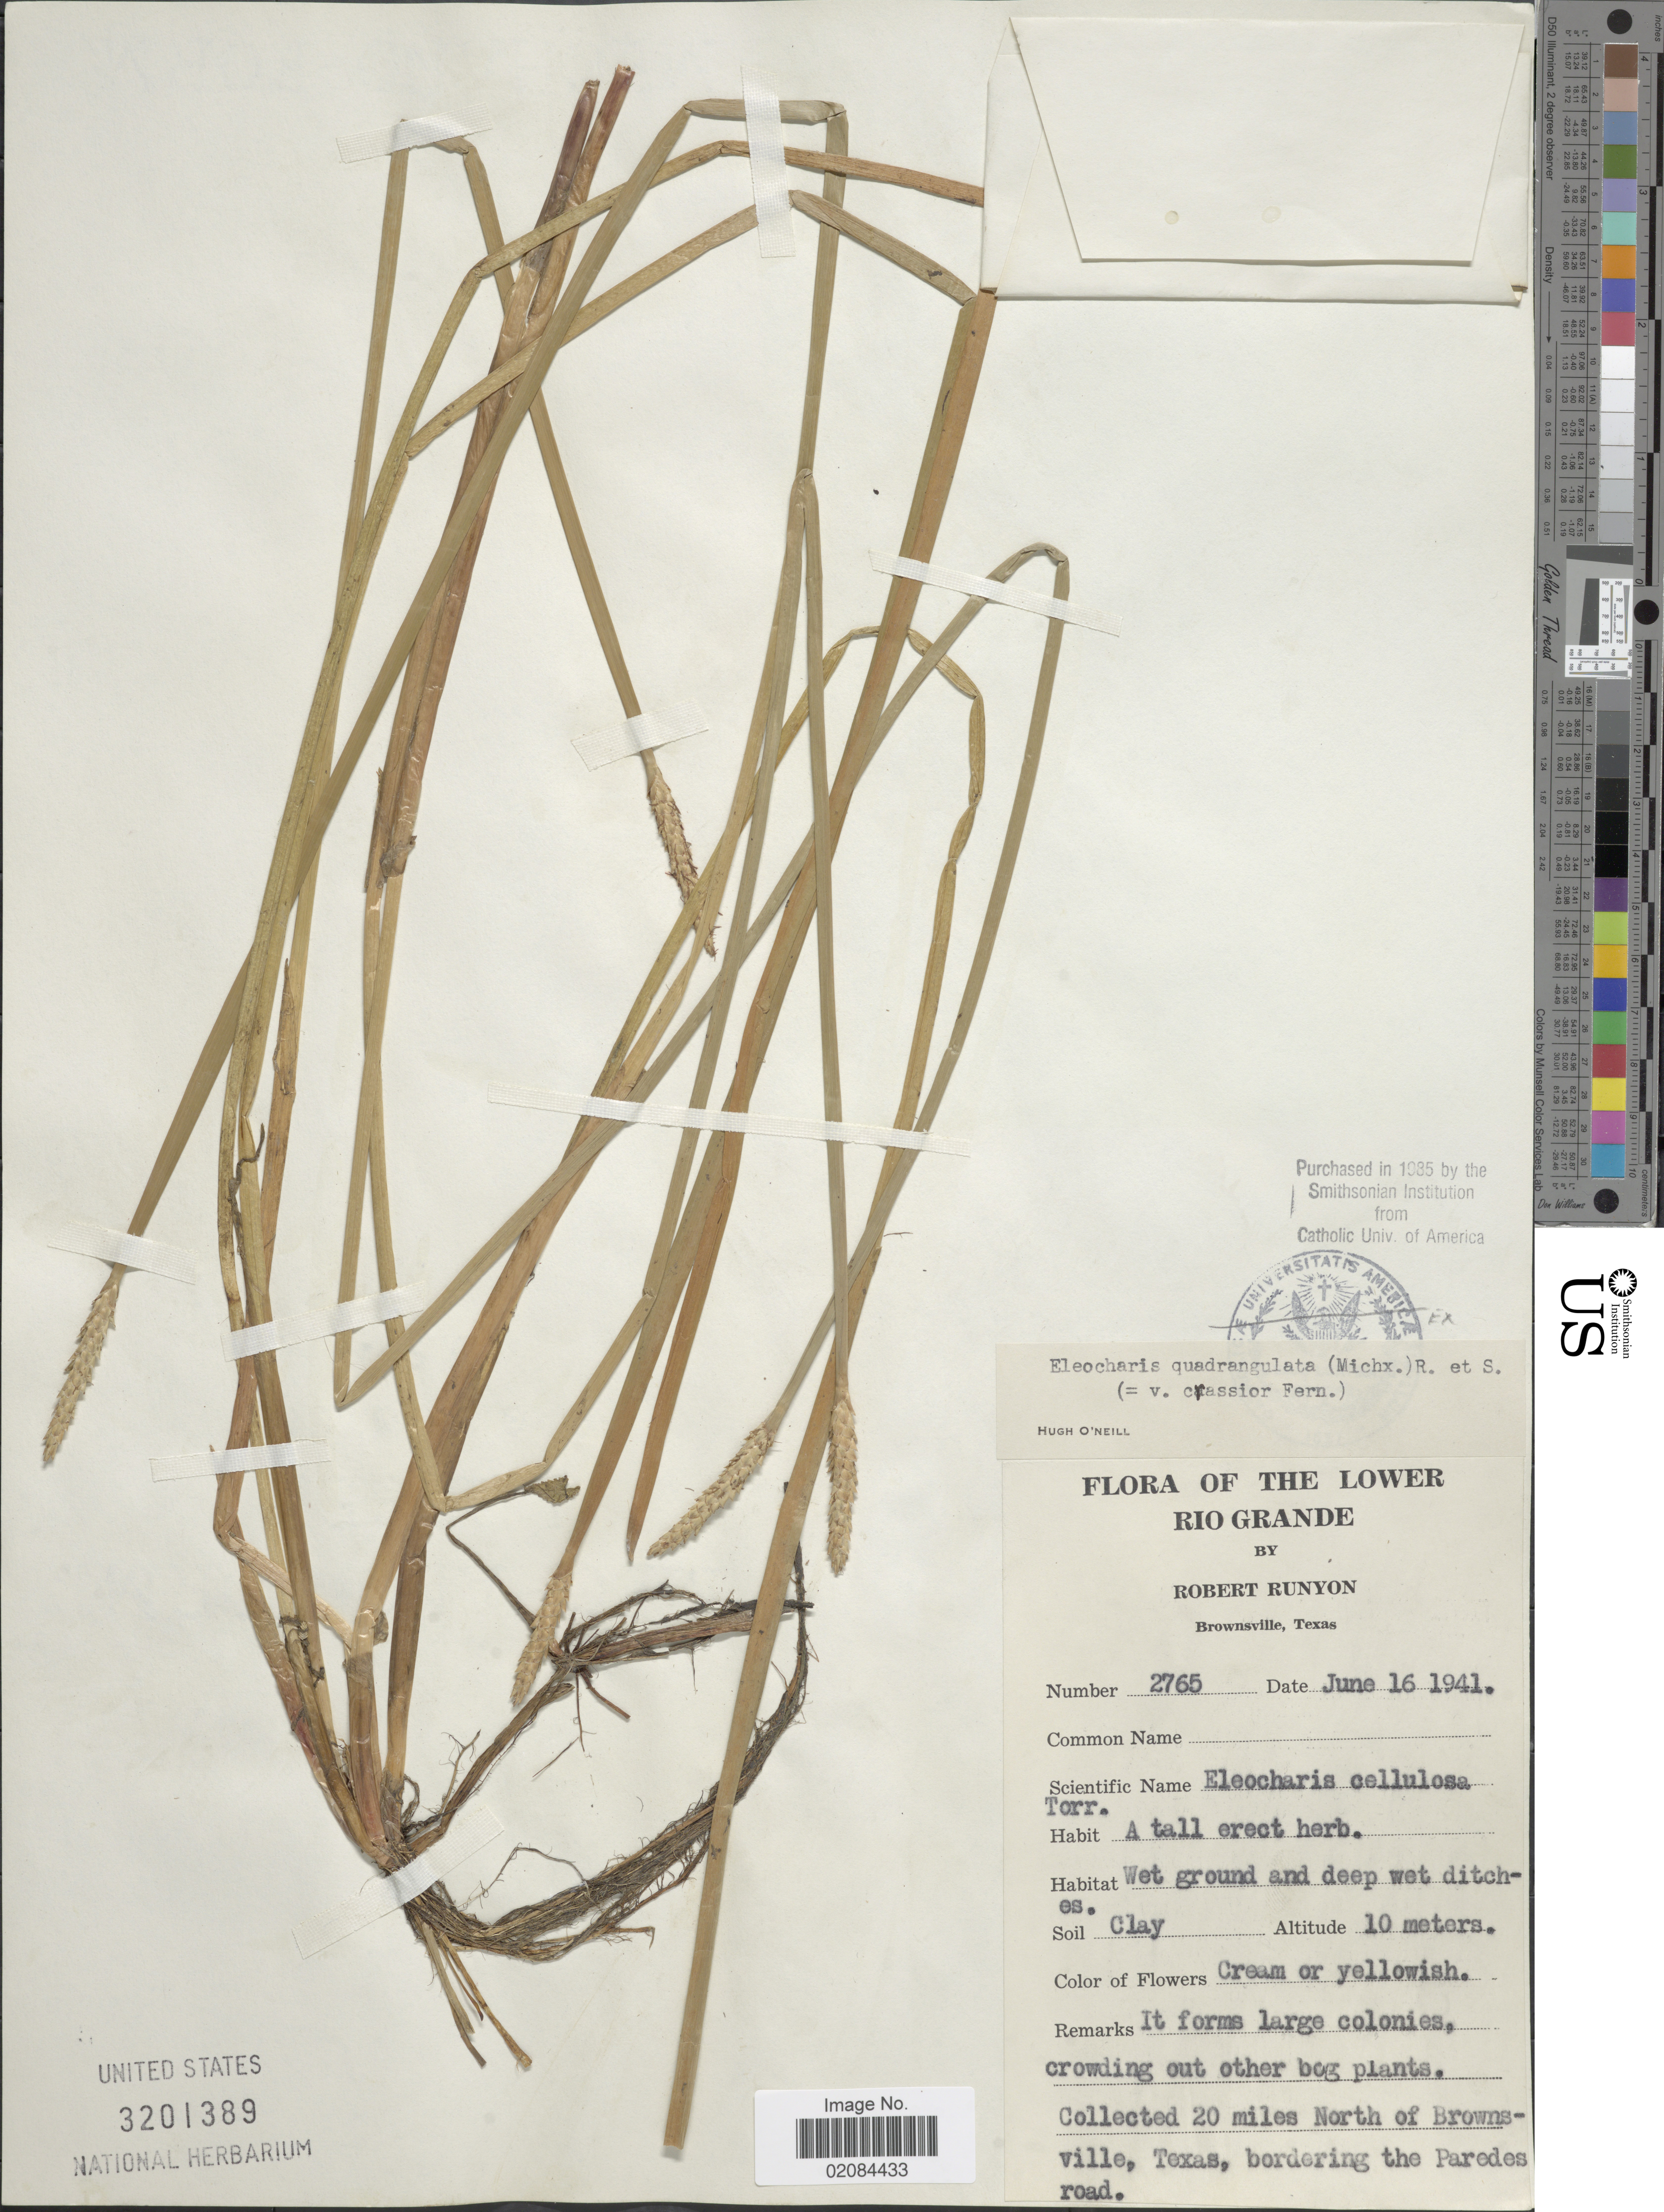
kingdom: Plantae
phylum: Tracheophyta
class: Liliopsida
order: Poales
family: Cyperaceae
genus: Eleocharis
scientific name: Eleocharis quadrangulata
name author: (Michx.) Roem. & Schult.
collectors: R. Runyon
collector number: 2765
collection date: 1941-06-16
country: United States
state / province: Texas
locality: Lower Rio Grande, 20 miles North of Brownsville, Texas, bordering the Paredes road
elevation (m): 10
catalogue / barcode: US 3201389